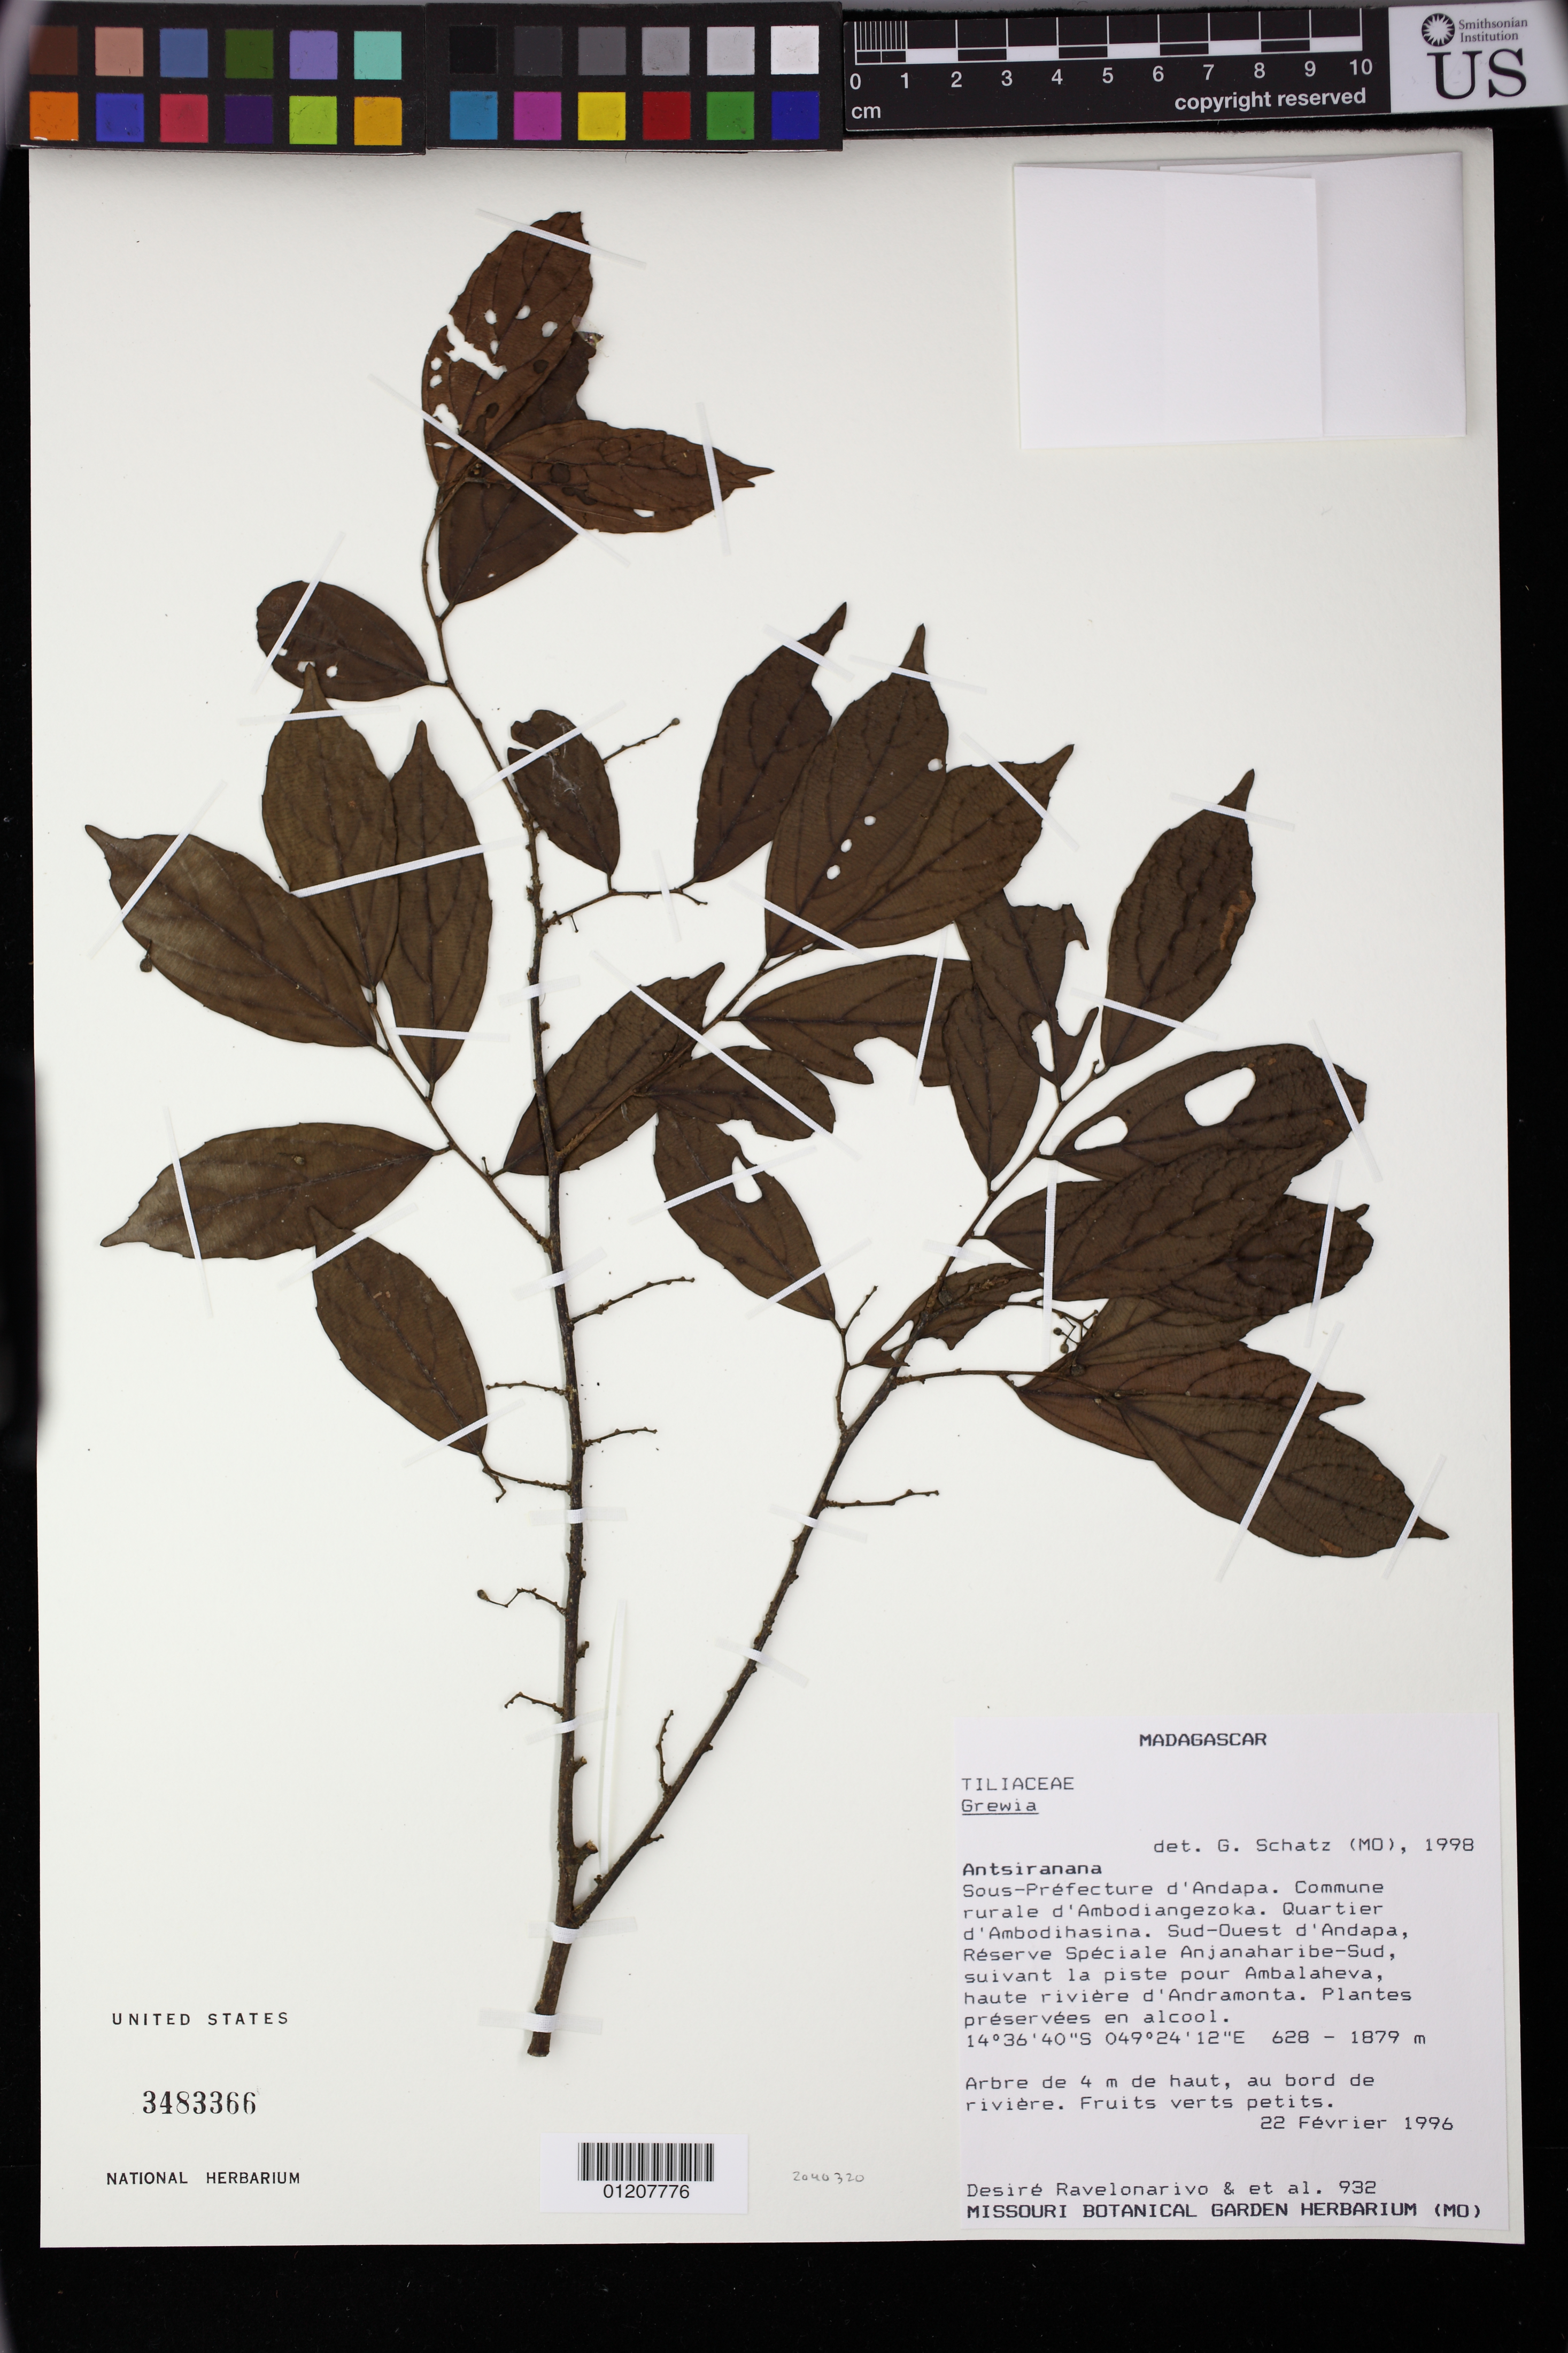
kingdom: Plantae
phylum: Tracheophyta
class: Magnoliopsida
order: Malvales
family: Malvaceae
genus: Grewia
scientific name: Grewia brideliifolia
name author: Baill.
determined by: Jourdain-Fievet, L.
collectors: D. Ravelonarivo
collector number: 932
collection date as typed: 22 Feb 1996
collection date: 1996-02-22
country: Madagascar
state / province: Sava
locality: Antsiranana. Sous-Préfecture d'Andapa. Commune rurale d'Ambodiangezoka. Quartier d'Ambodihasina. Sud-Ouest d'Andapa, Réserve Spéciale Anjanaharibe-Sud, suivant la piste pour Ambalaheva, haute rivière d'Andramonta.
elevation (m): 628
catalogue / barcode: US 3483366